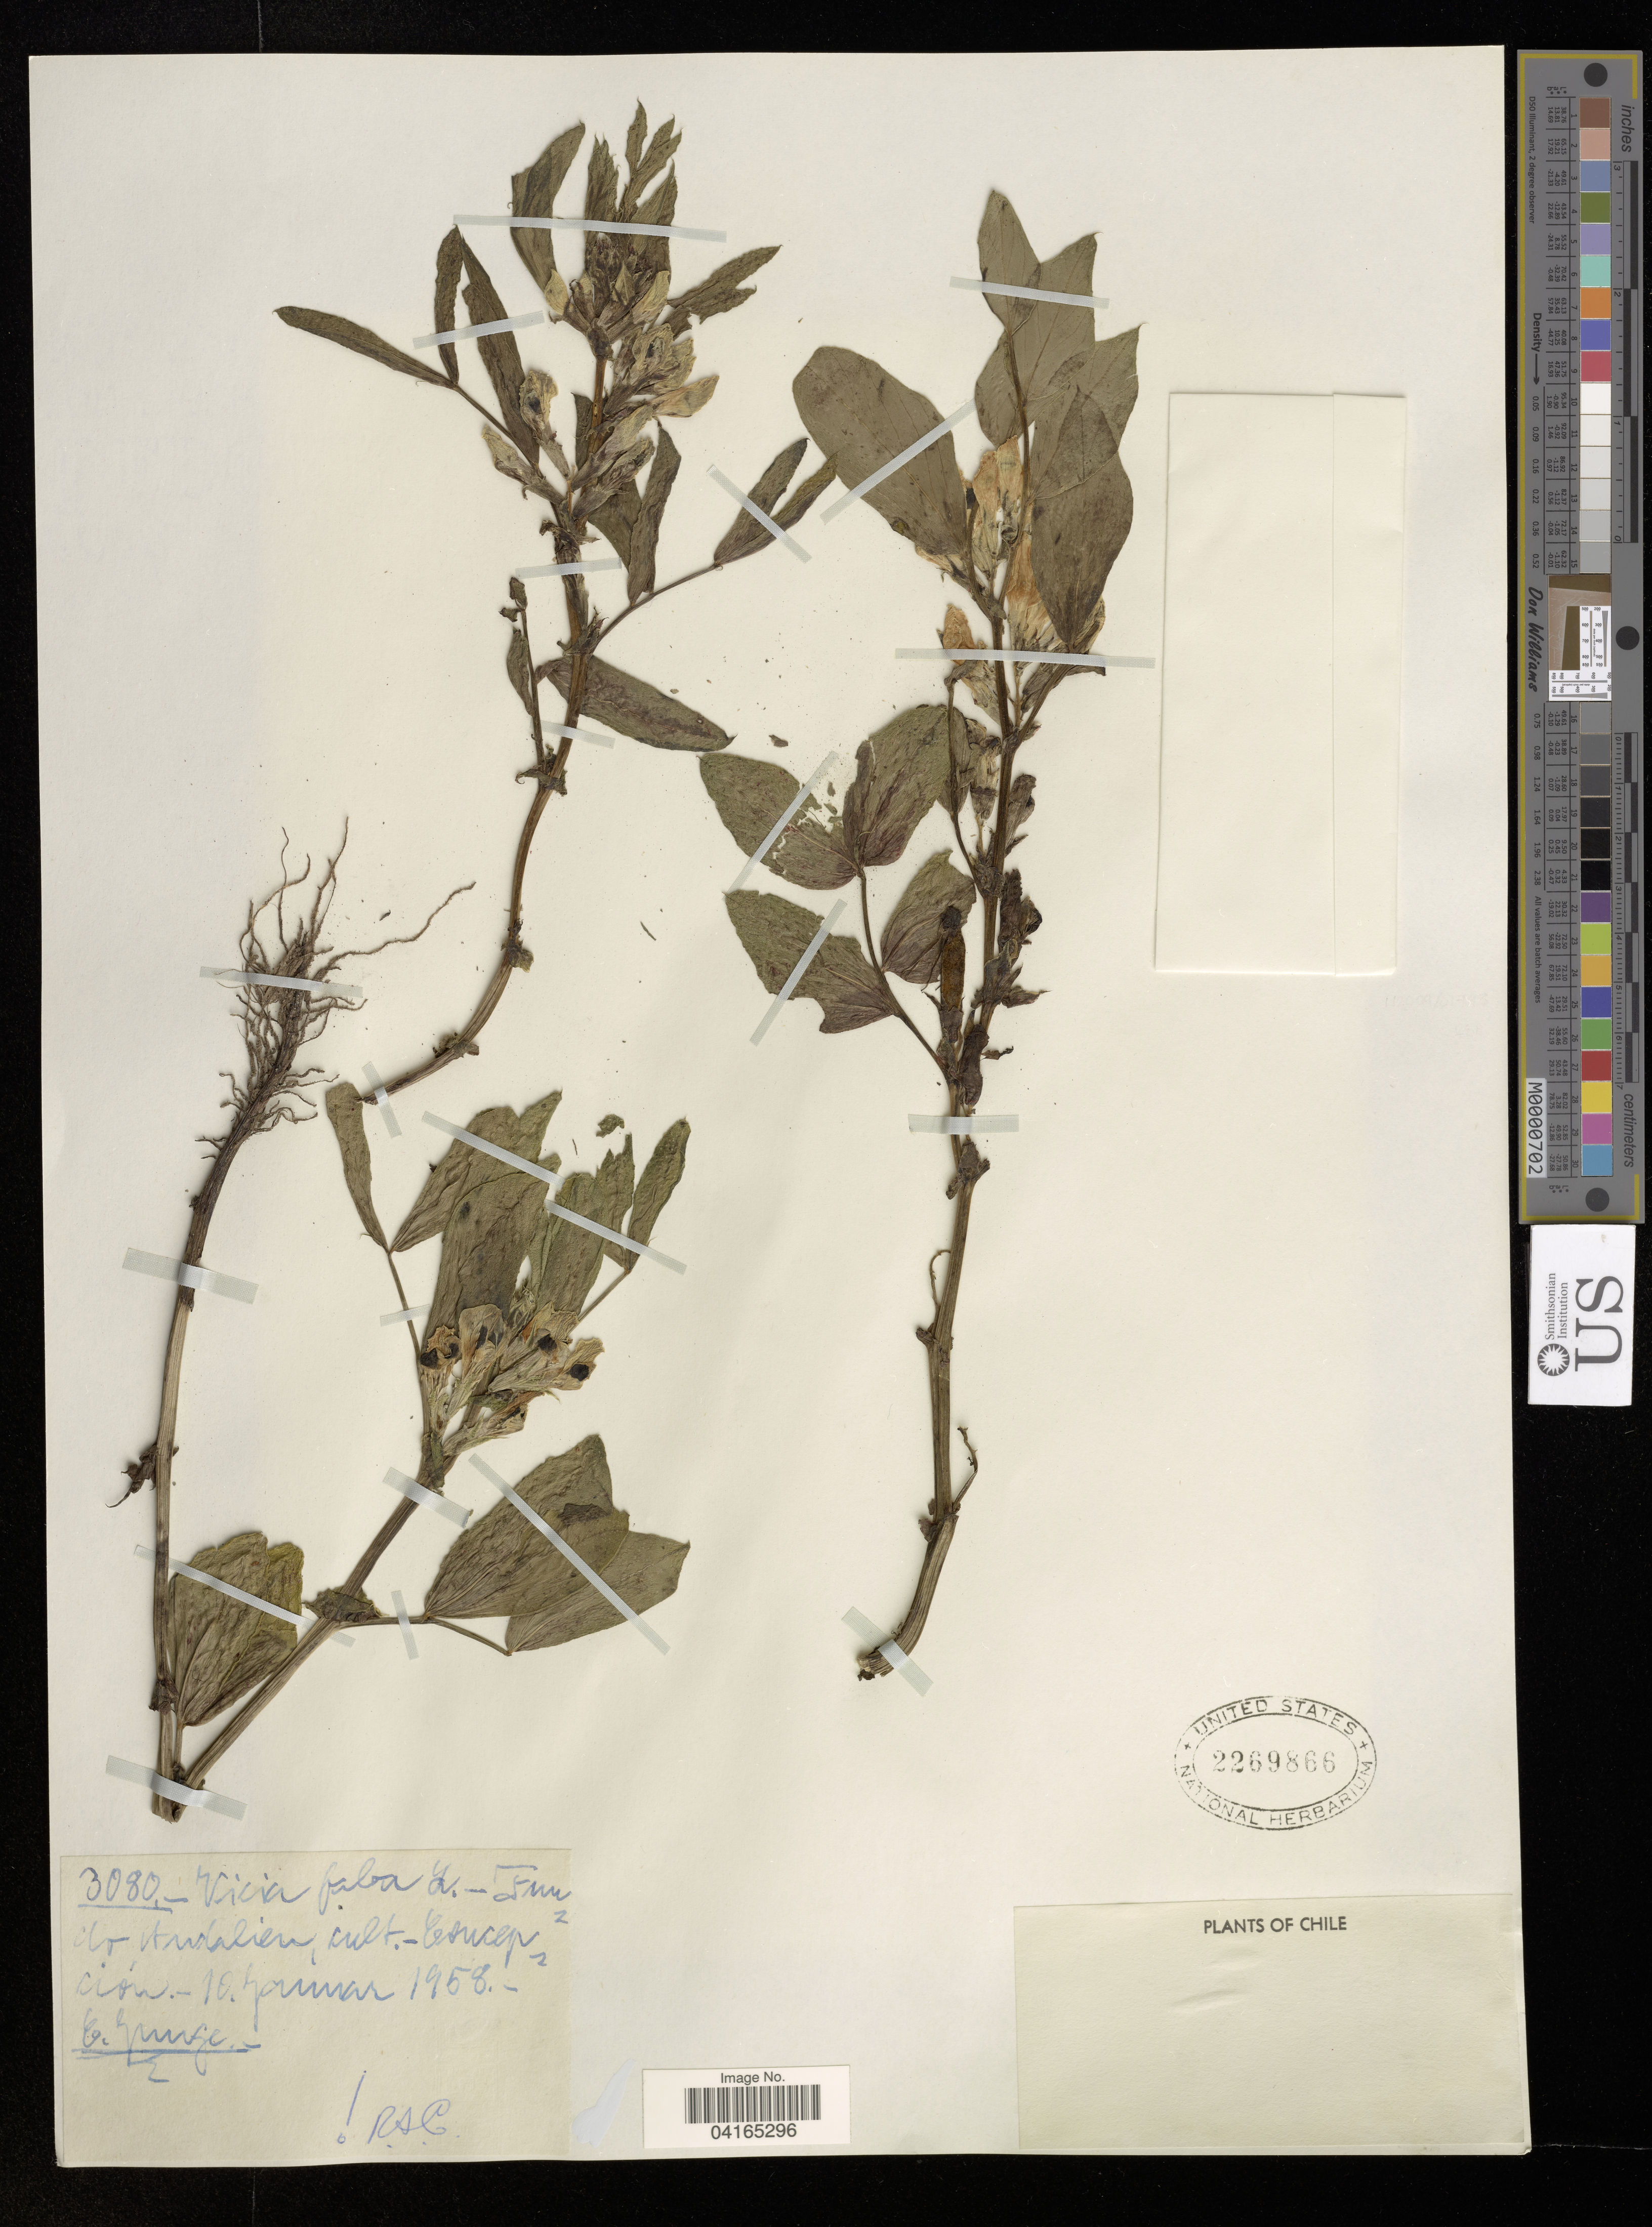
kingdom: Plantae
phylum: Tracheophyta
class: Magnoliopsida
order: Fabales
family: Fabaceae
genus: Vicia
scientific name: Vicia faba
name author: L.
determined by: Hechenleitner, Paulina, RBG Edinburgh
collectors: E. Grunge*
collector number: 3080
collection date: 1958-01-10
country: Chile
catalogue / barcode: US 2269866